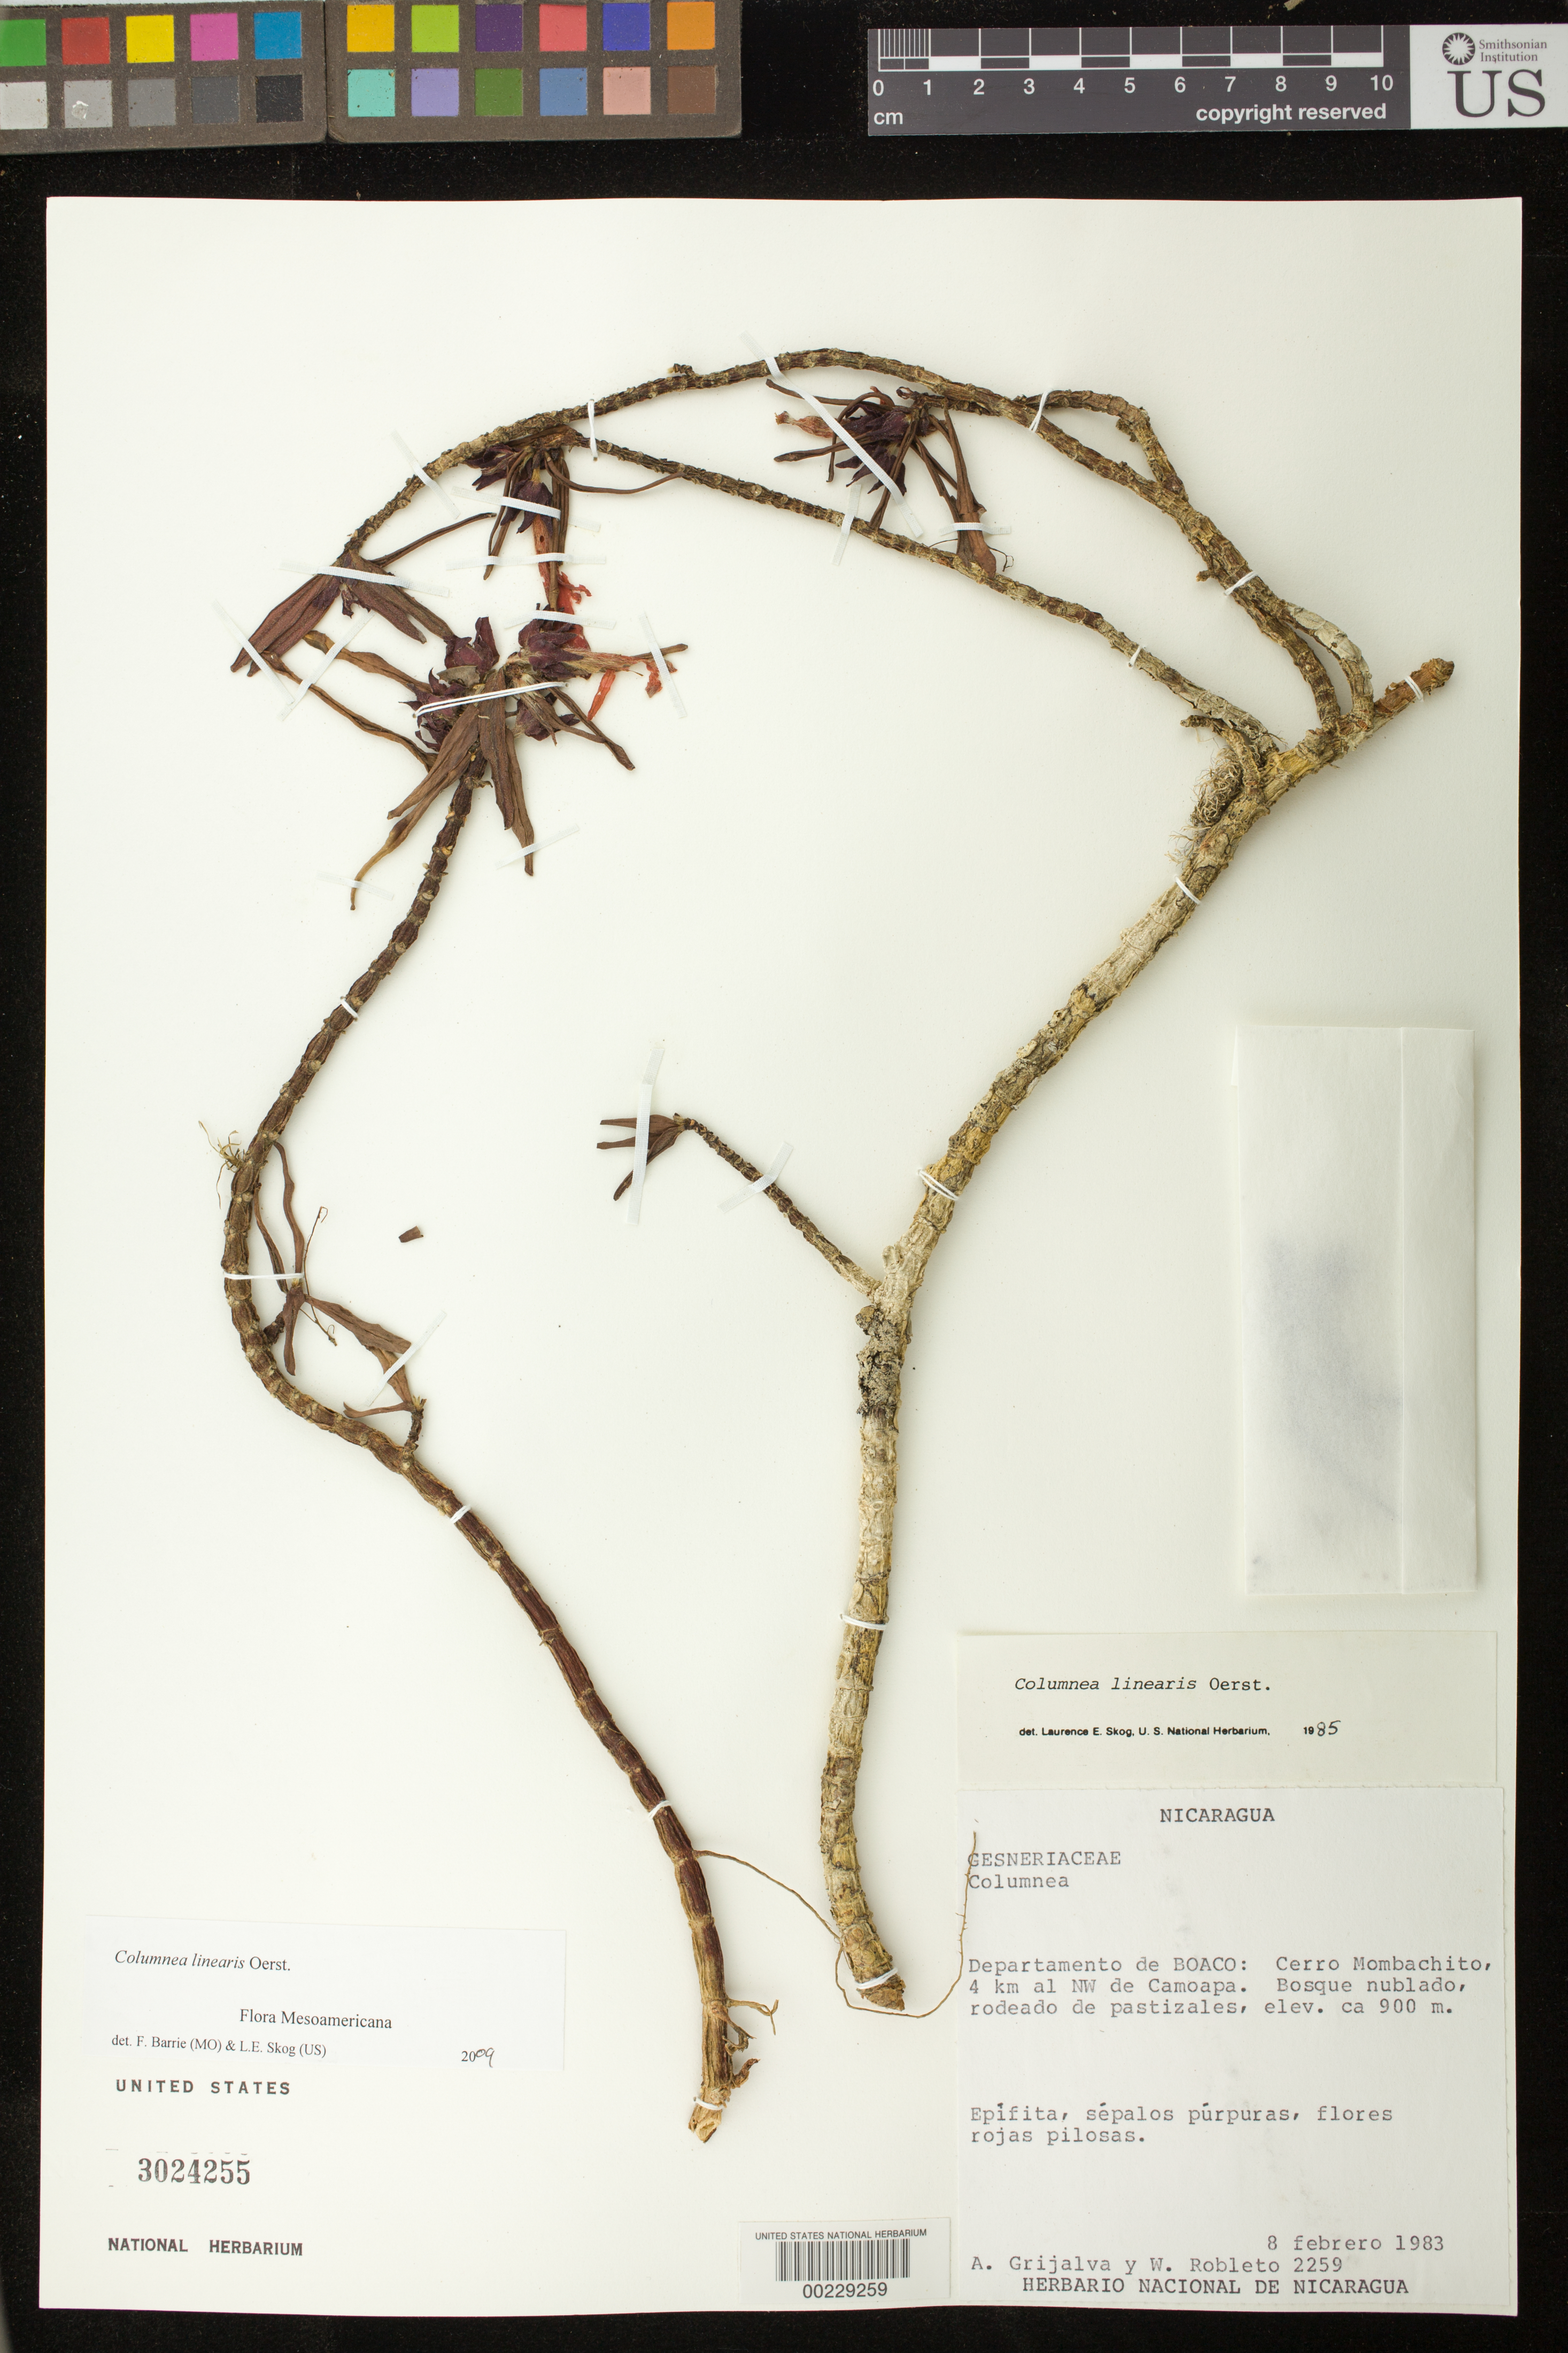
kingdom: Plantae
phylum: Tracheophyta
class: Magnoliopsida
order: Lamiales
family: Gesneriaceae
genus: Columnea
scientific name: Columnea linearis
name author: Oerst.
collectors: A. Grijalva P. & W. Robleto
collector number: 2259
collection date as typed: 08 Feb 1983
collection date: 1983-02-08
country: Nicaragua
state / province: Boaco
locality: Cerro Mombachito, 4 km NW of Camoapa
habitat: Cloud forest, surrounded by pastures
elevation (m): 900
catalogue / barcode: US 3024255